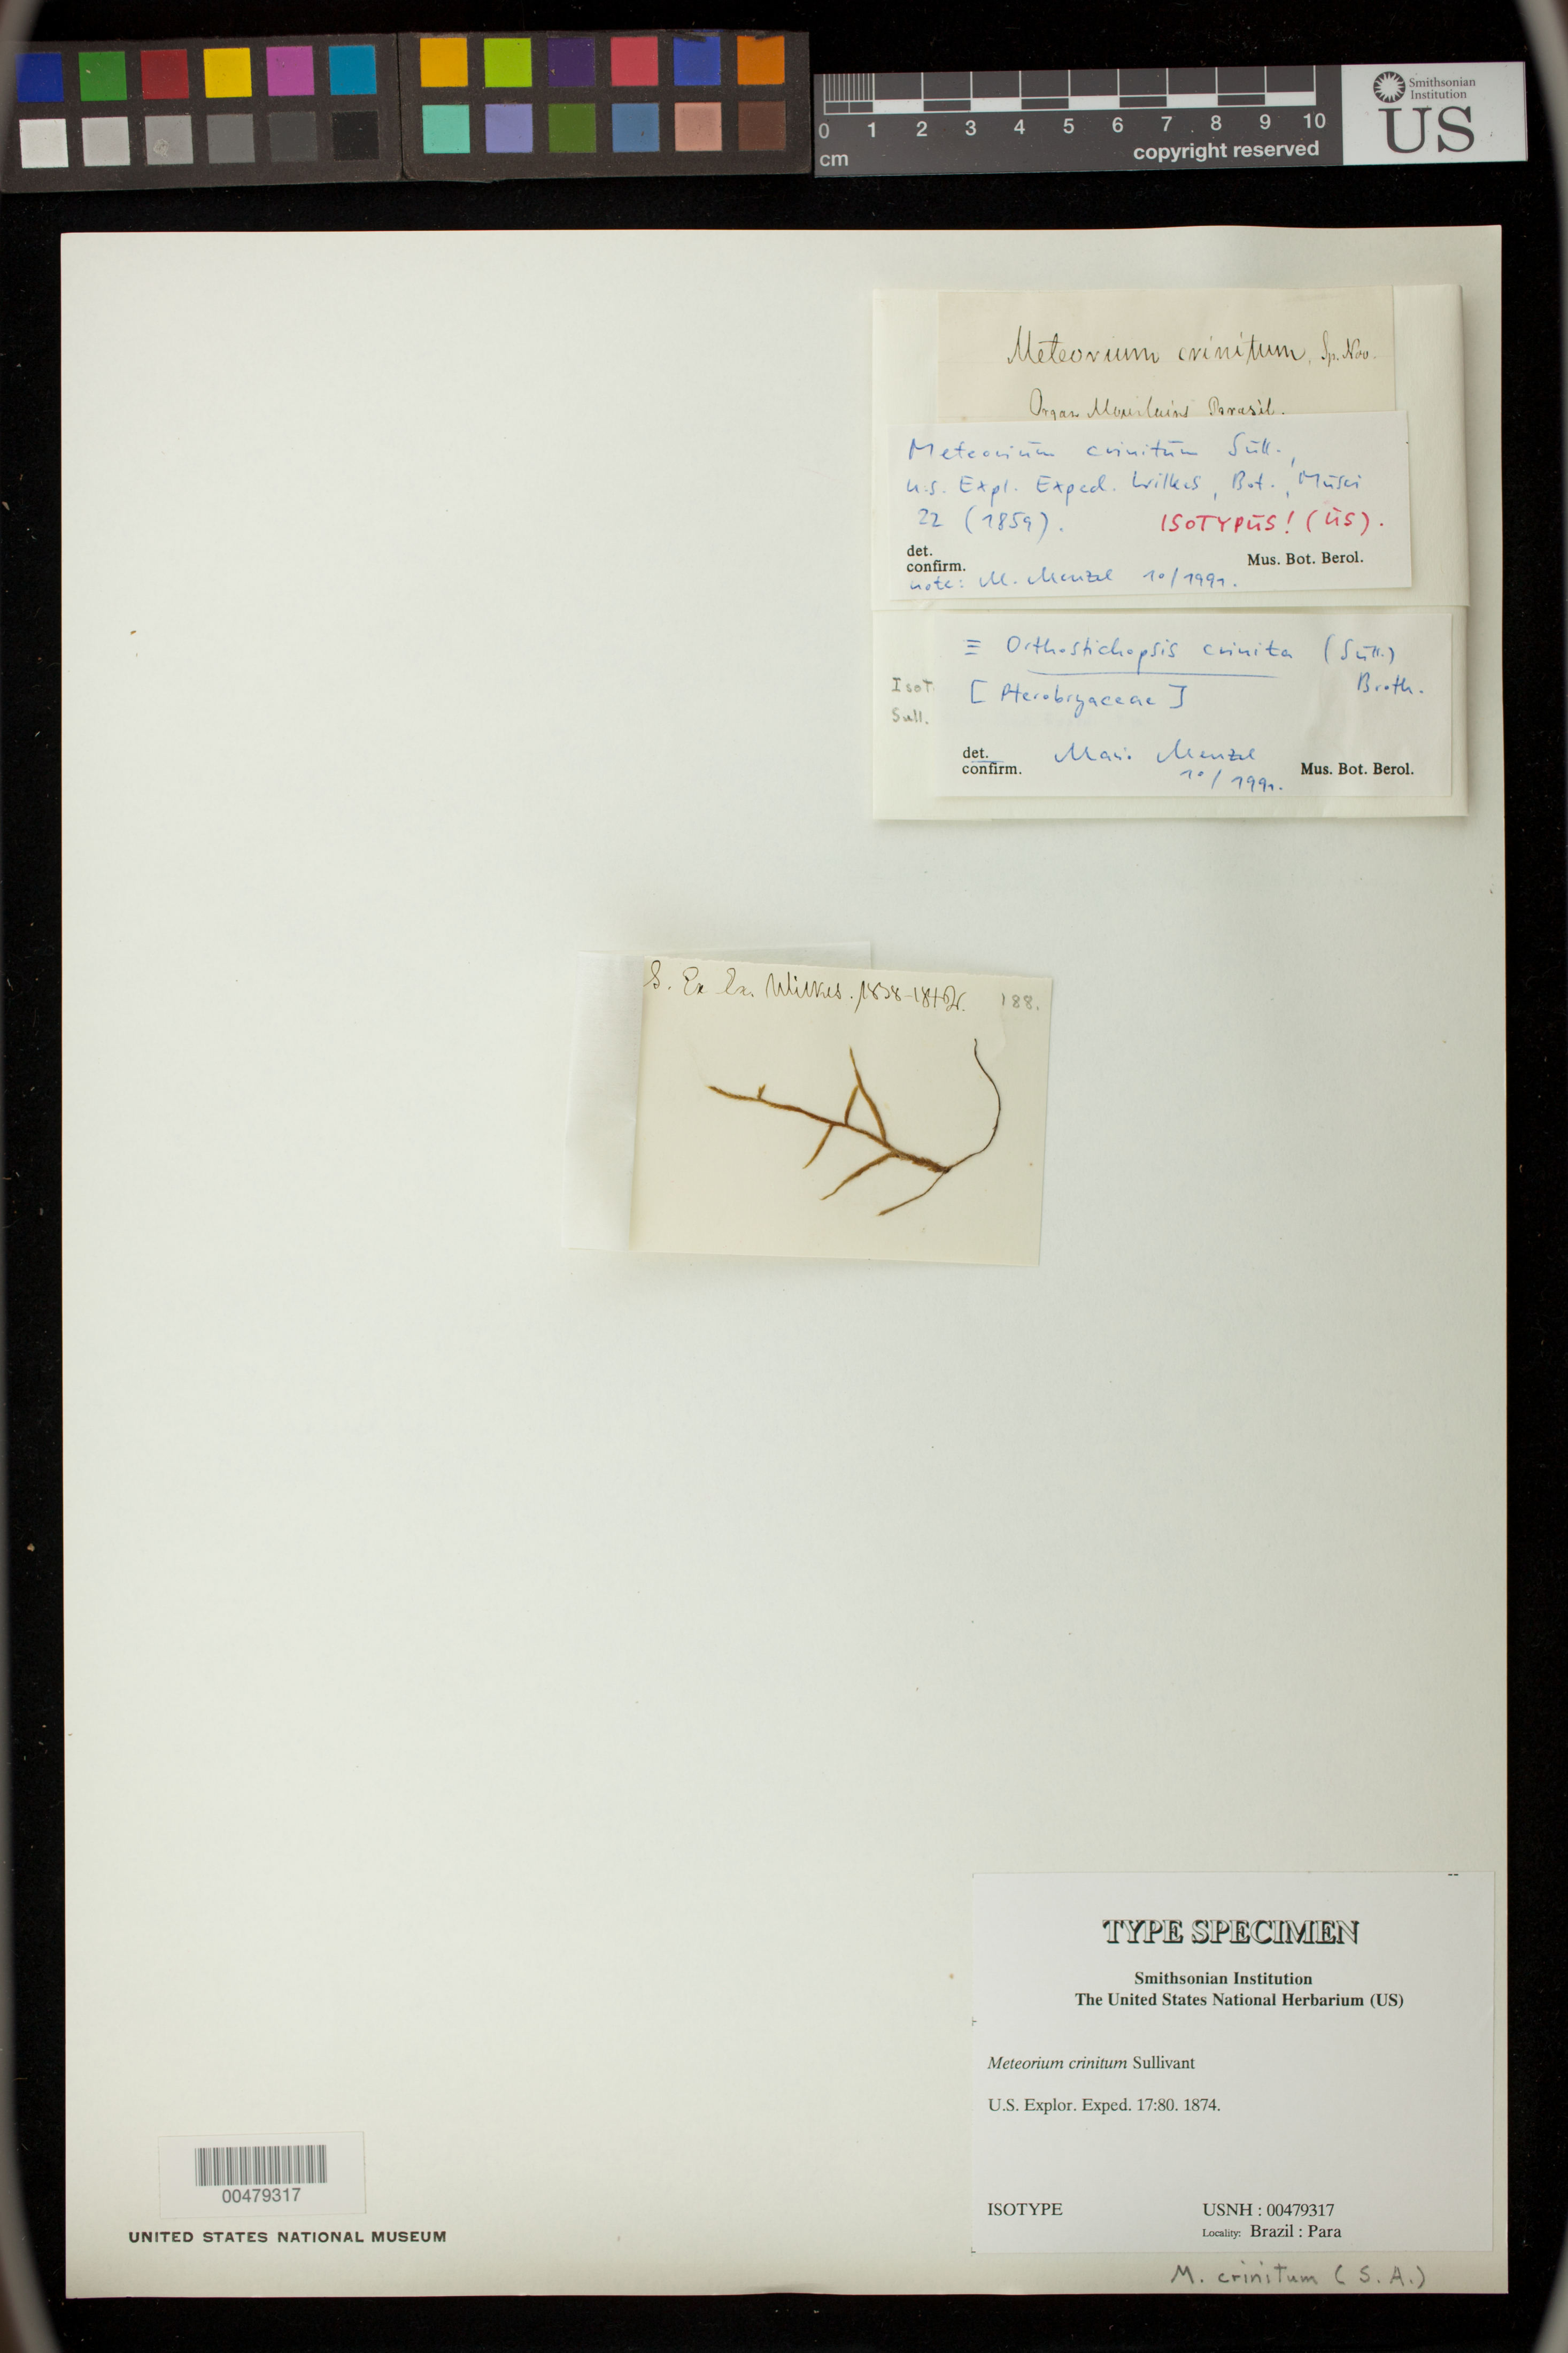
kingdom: Plantae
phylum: Bryophyta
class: Bryopsida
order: Hypnales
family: Meteoriaceae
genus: Meteorium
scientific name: Meteorium crinitum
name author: Sull.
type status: Isotype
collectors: Wilkes Explor. Exped.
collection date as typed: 1838 to -- --- 1842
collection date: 1838/1842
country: Brazil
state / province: Pará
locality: Organ Mountains.